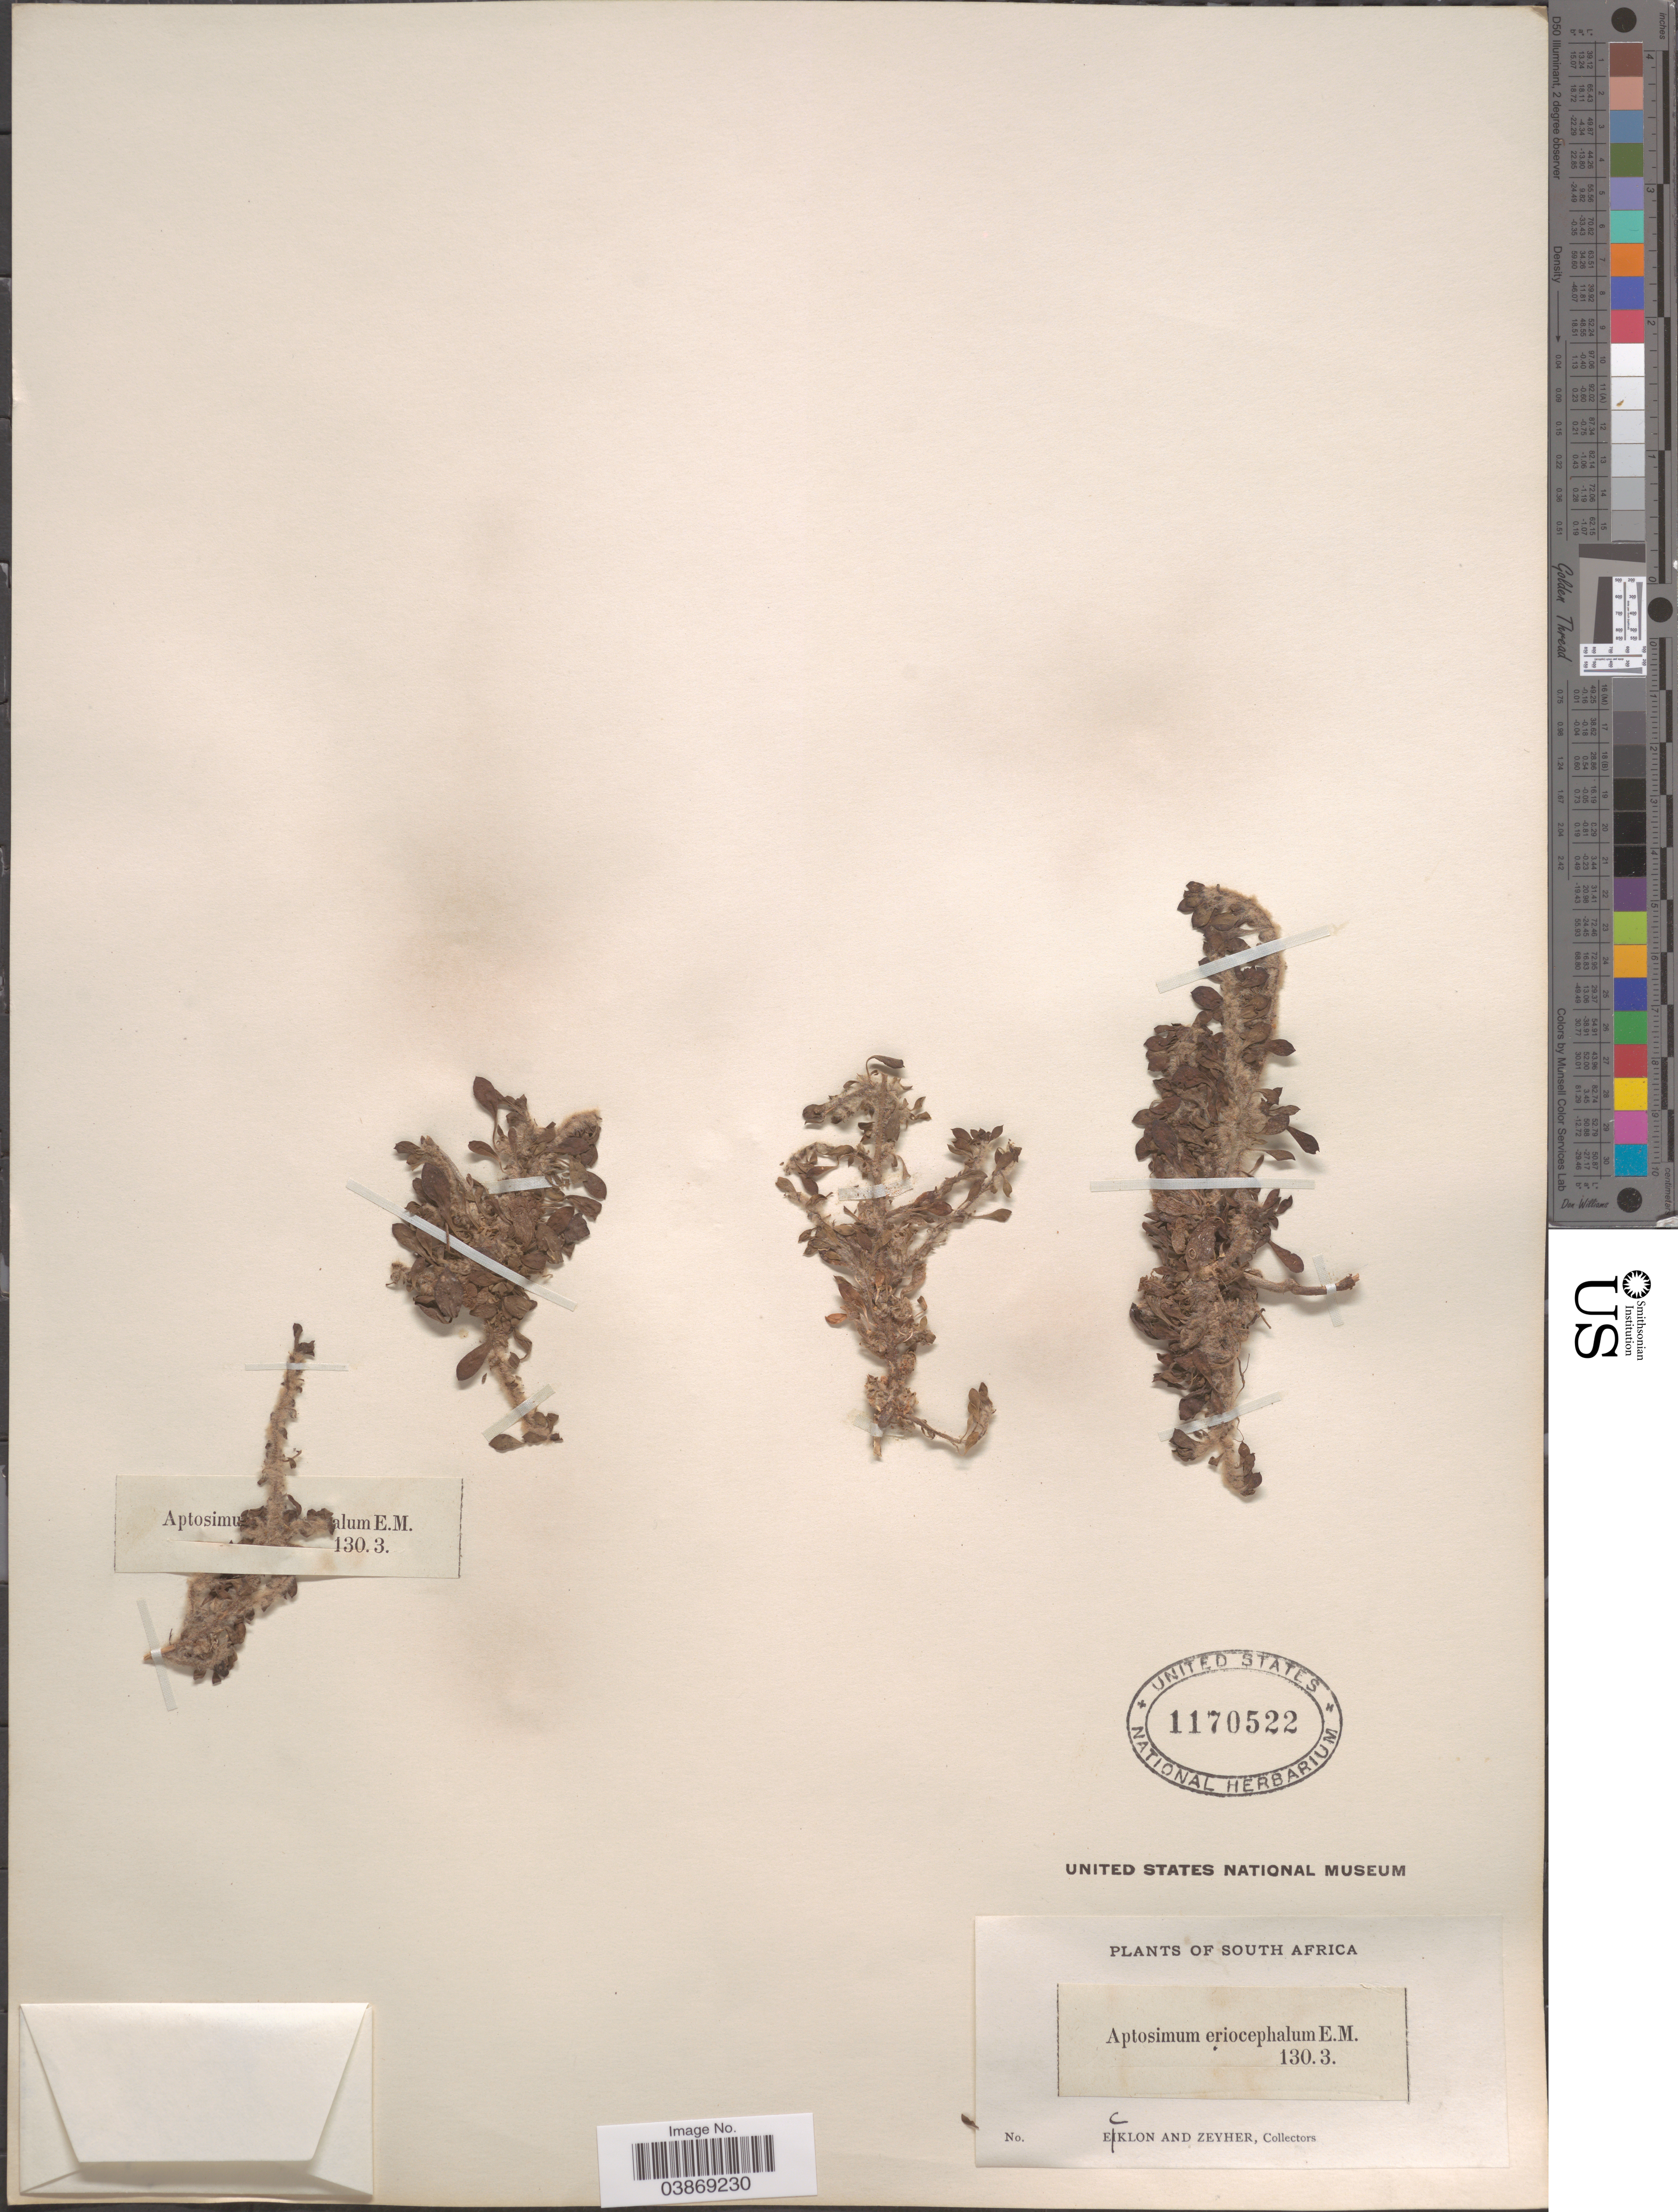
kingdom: Plantae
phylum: Tracheophyta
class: Magnoliopsida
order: Lamiales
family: Scrophulariaceae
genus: Aptosimum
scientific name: Aptosimum eriocephalum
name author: E. Mey. ex Benth.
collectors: -. Ecklon & -. Zeyher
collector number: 130.3?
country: South Africa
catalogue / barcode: US 1170522